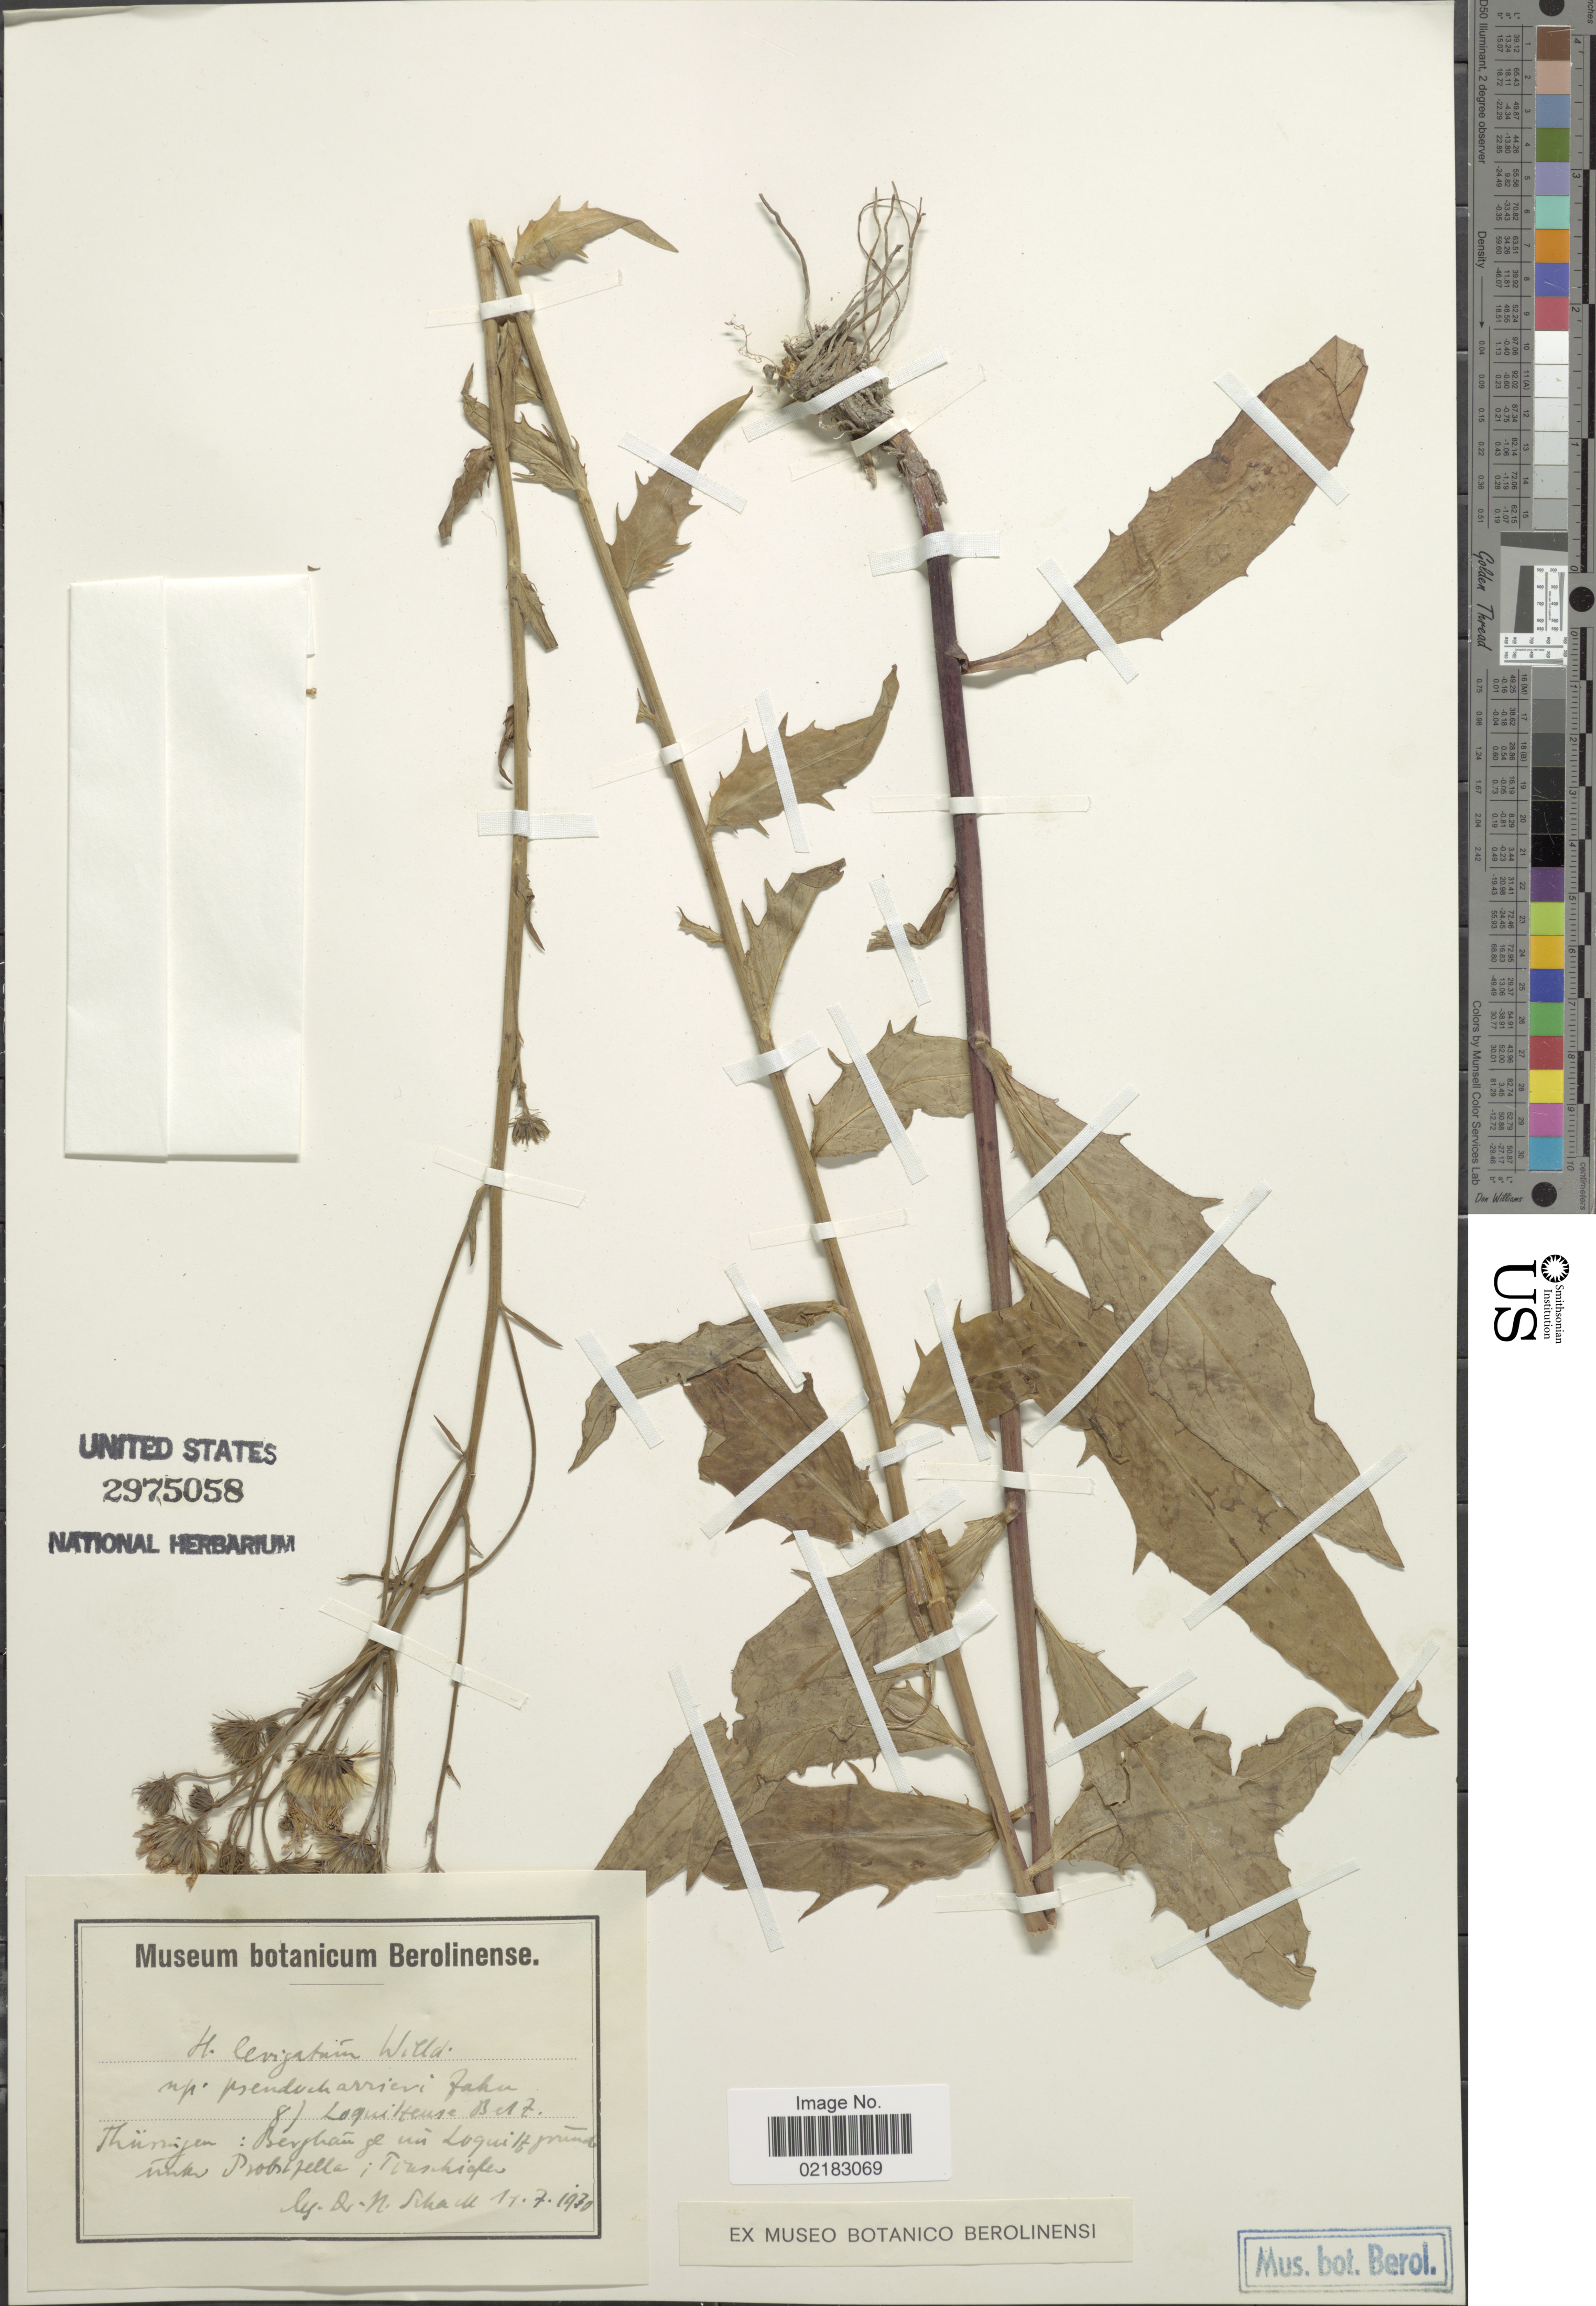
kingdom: Plantae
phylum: Tracheophyta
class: Magnoliopsida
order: Asterales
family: Asteraceae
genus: Hieracium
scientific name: Hieracium laevigatum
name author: Willd.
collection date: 1930-07-11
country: Germany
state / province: Thuringia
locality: Thunjen: Berggham je uin Loguilt mijn [interpreted]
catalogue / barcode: US 2975058